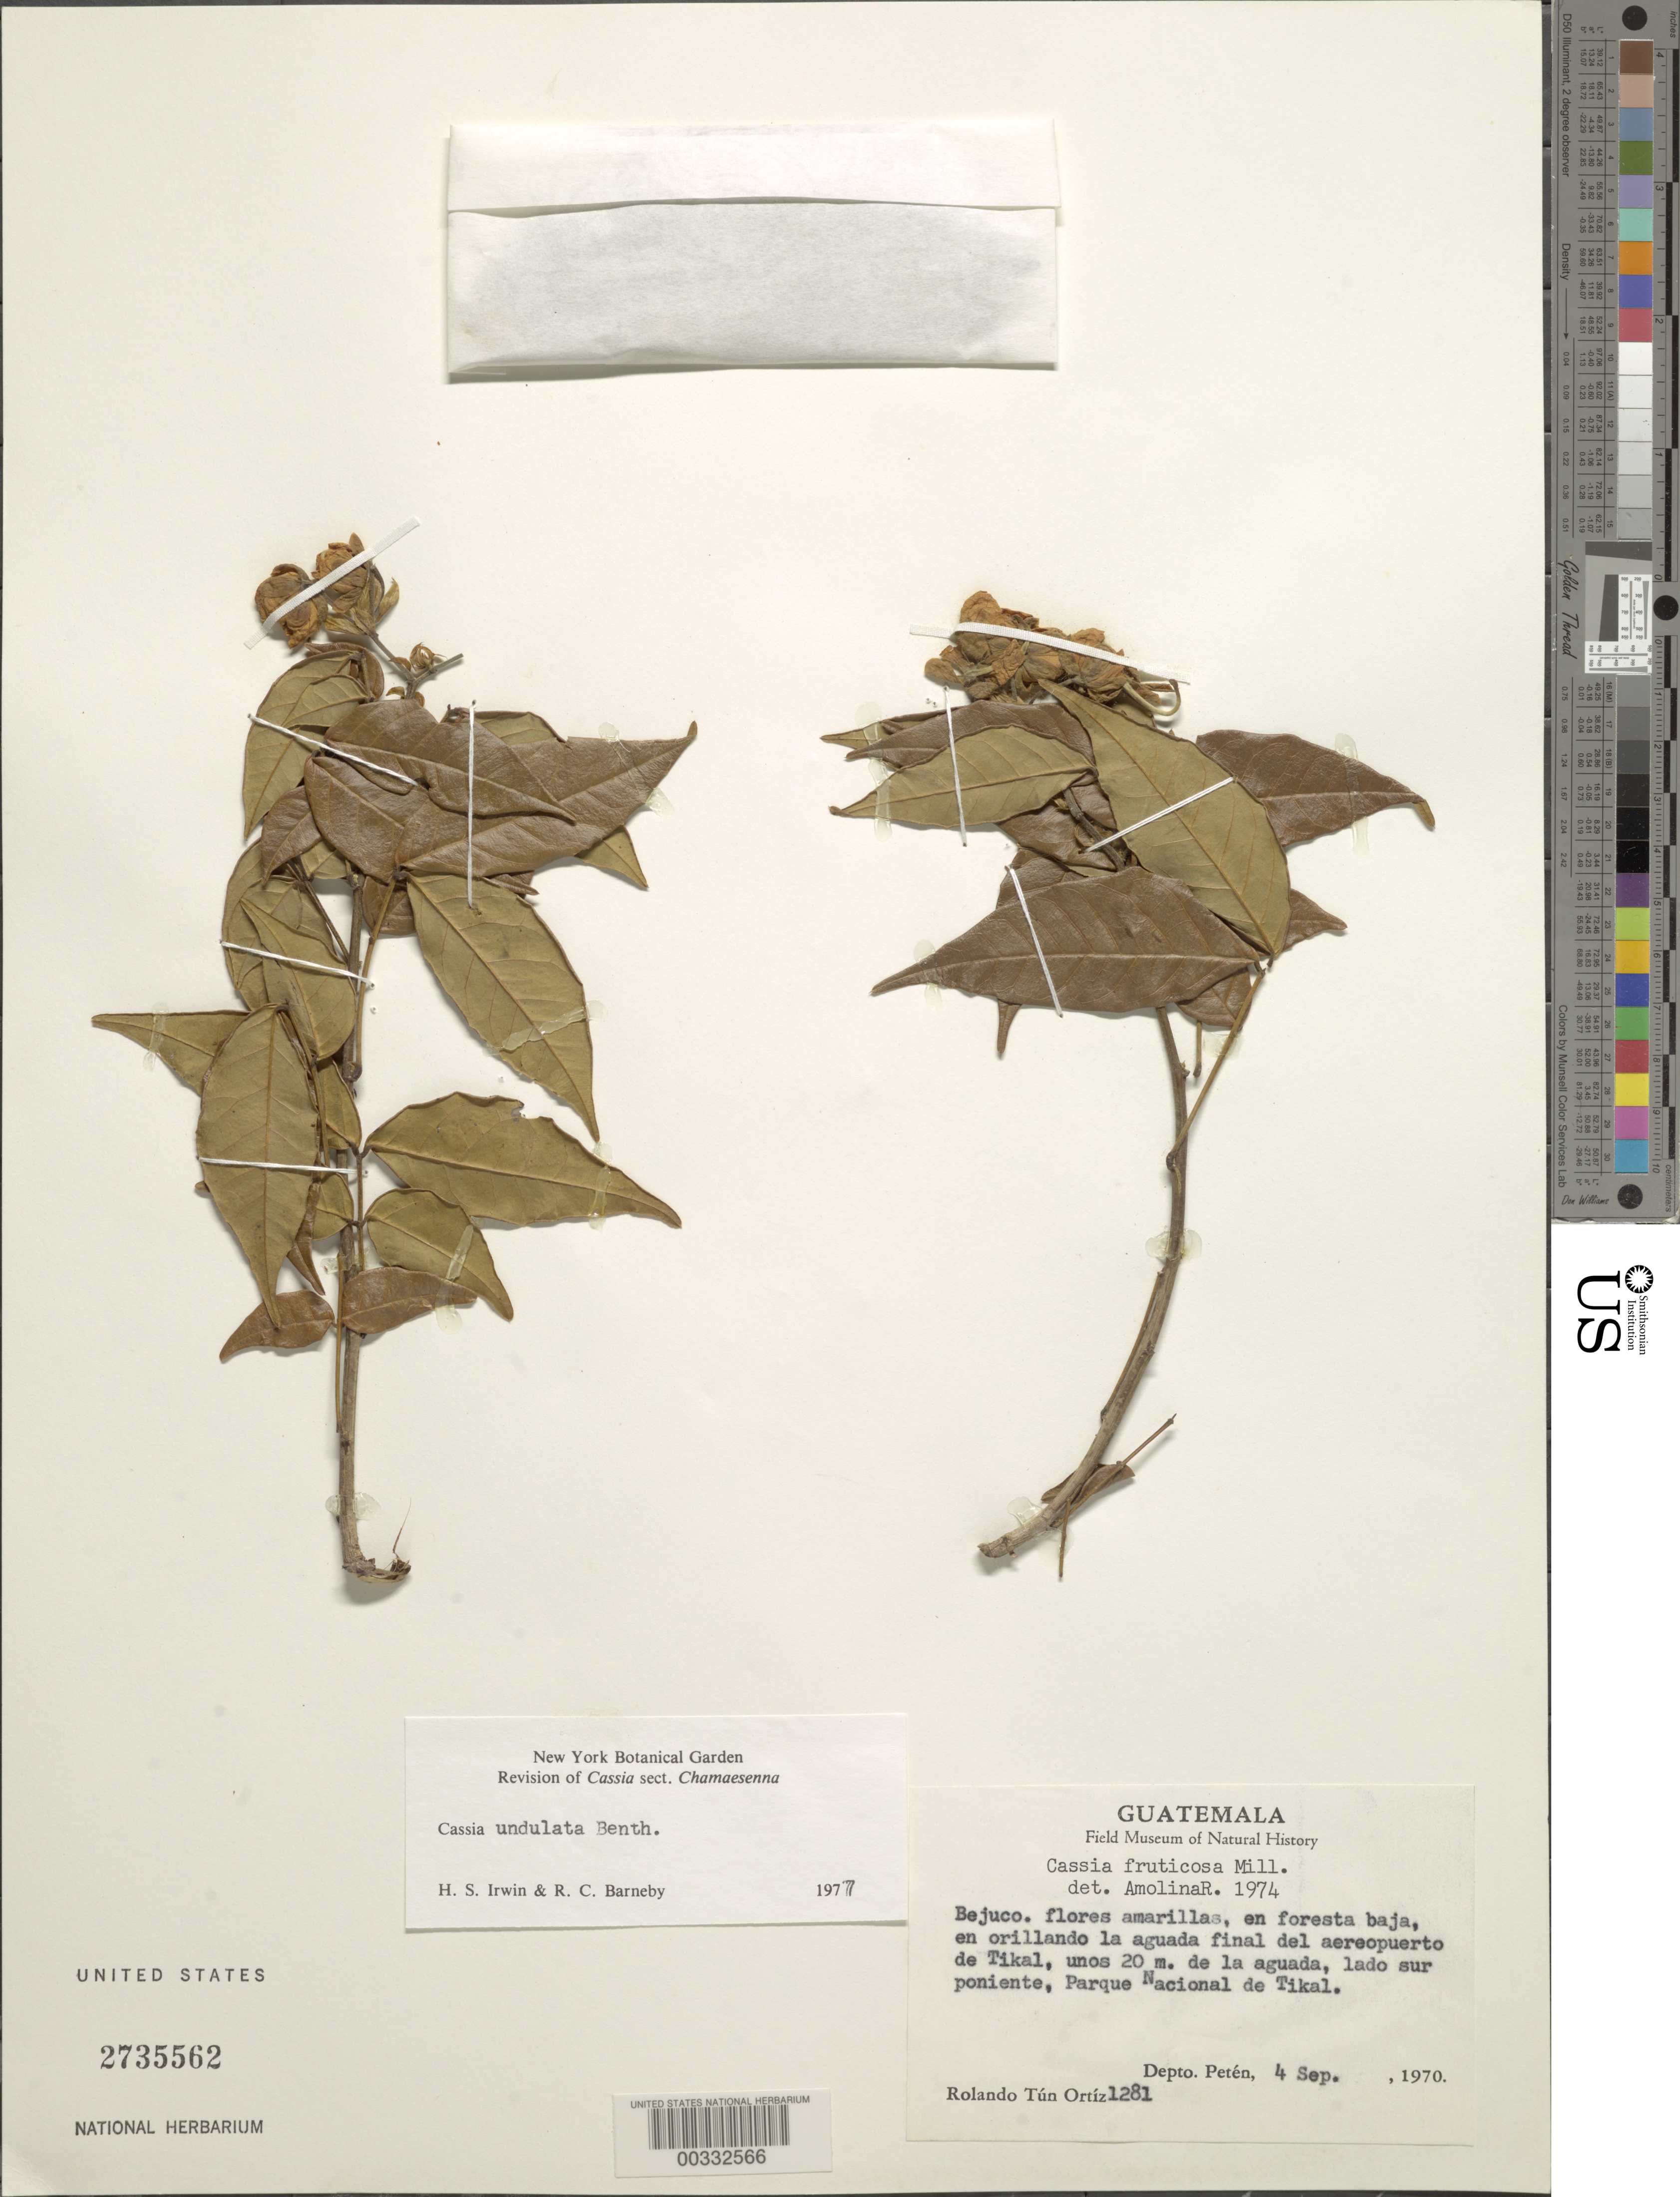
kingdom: Plantae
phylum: Tracheophyta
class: Magnoliopsida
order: Fabales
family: Fabaceae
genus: Senna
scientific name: Senna undulata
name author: (Benth.) H.S. Irwin & Barneby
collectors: R. Tún Ortiz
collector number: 1281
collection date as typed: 04 Sep 1970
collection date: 1970-09-04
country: Guatemala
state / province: El Petén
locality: At the end of the airport at Tikal, 20m from the point, on W side, Parque Nacional de Tikal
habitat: Low forest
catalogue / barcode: US 2735562